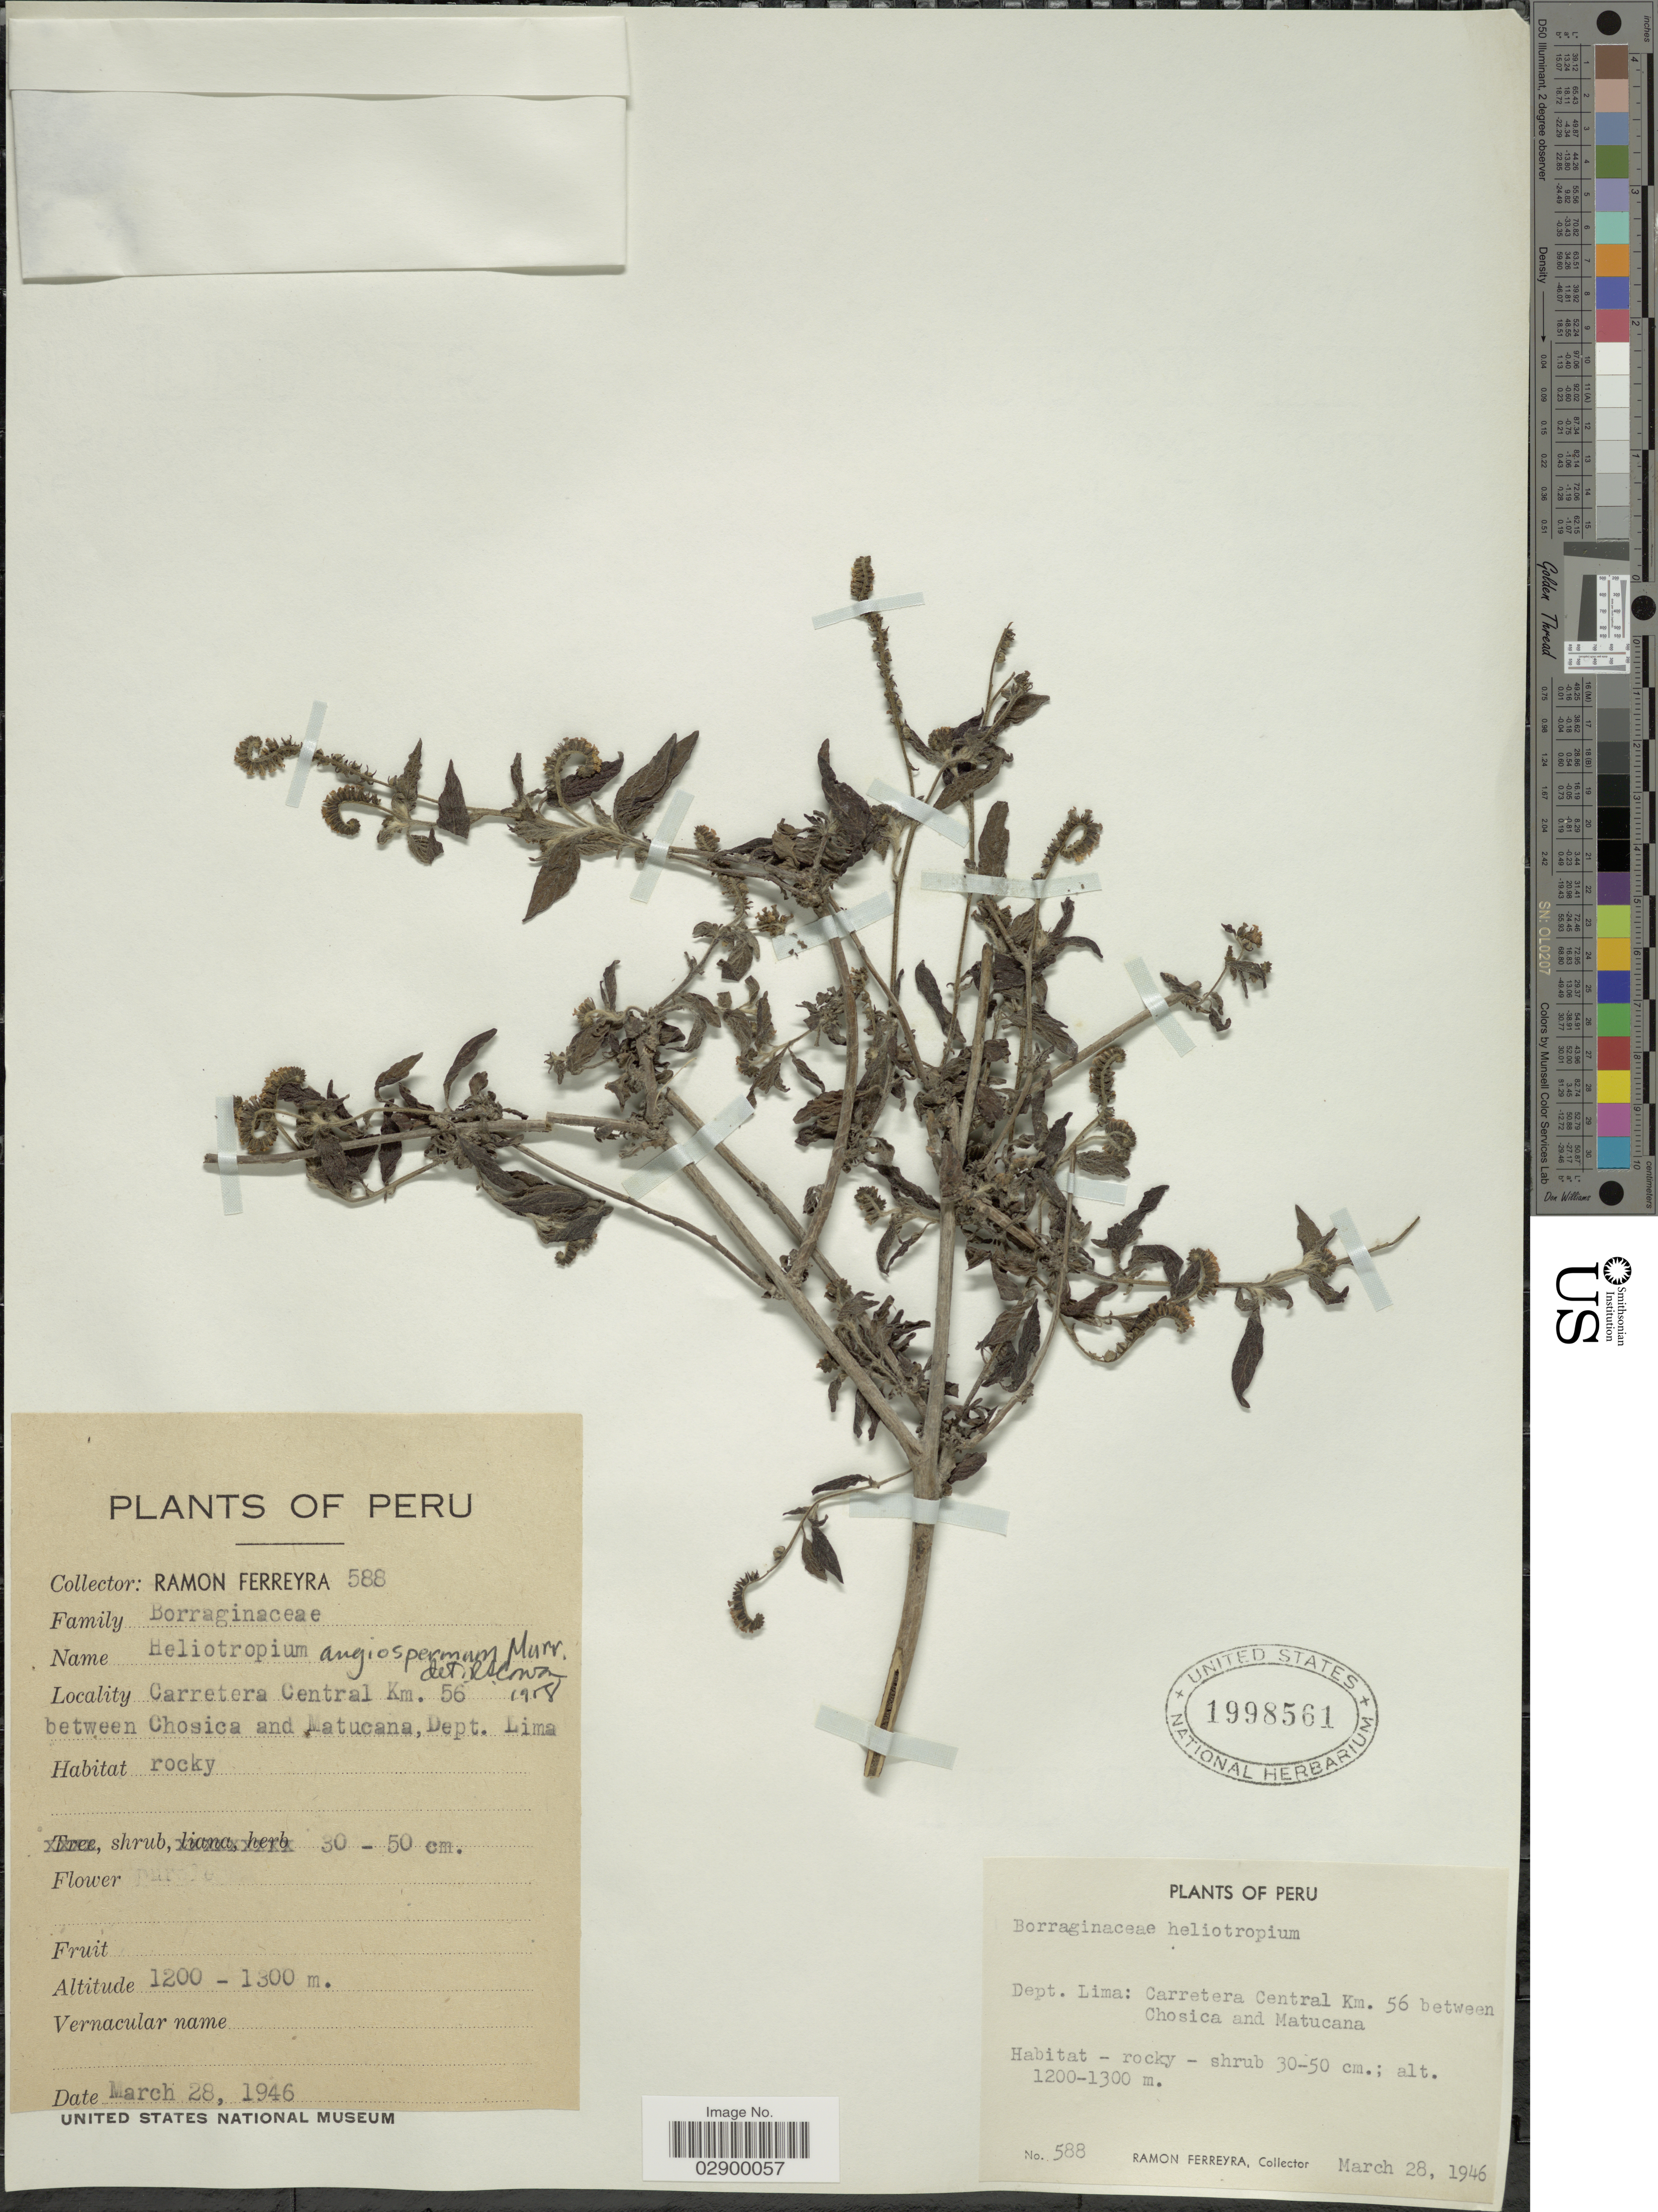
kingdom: Plantae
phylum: Tracheophyta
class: Magnoliopsida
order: Boraginales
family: Heliotropiaceae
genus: Heliotropium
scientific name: Heliotropium angiospermum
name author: Murray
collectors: R. A. Ferreyra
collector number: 588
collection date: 1946-03-28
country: Peru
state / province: Lima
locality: Carretera Central Km. 56 between Chosica and Matucana, Dept. Lima.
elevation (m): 1200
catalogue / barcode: US 1998561